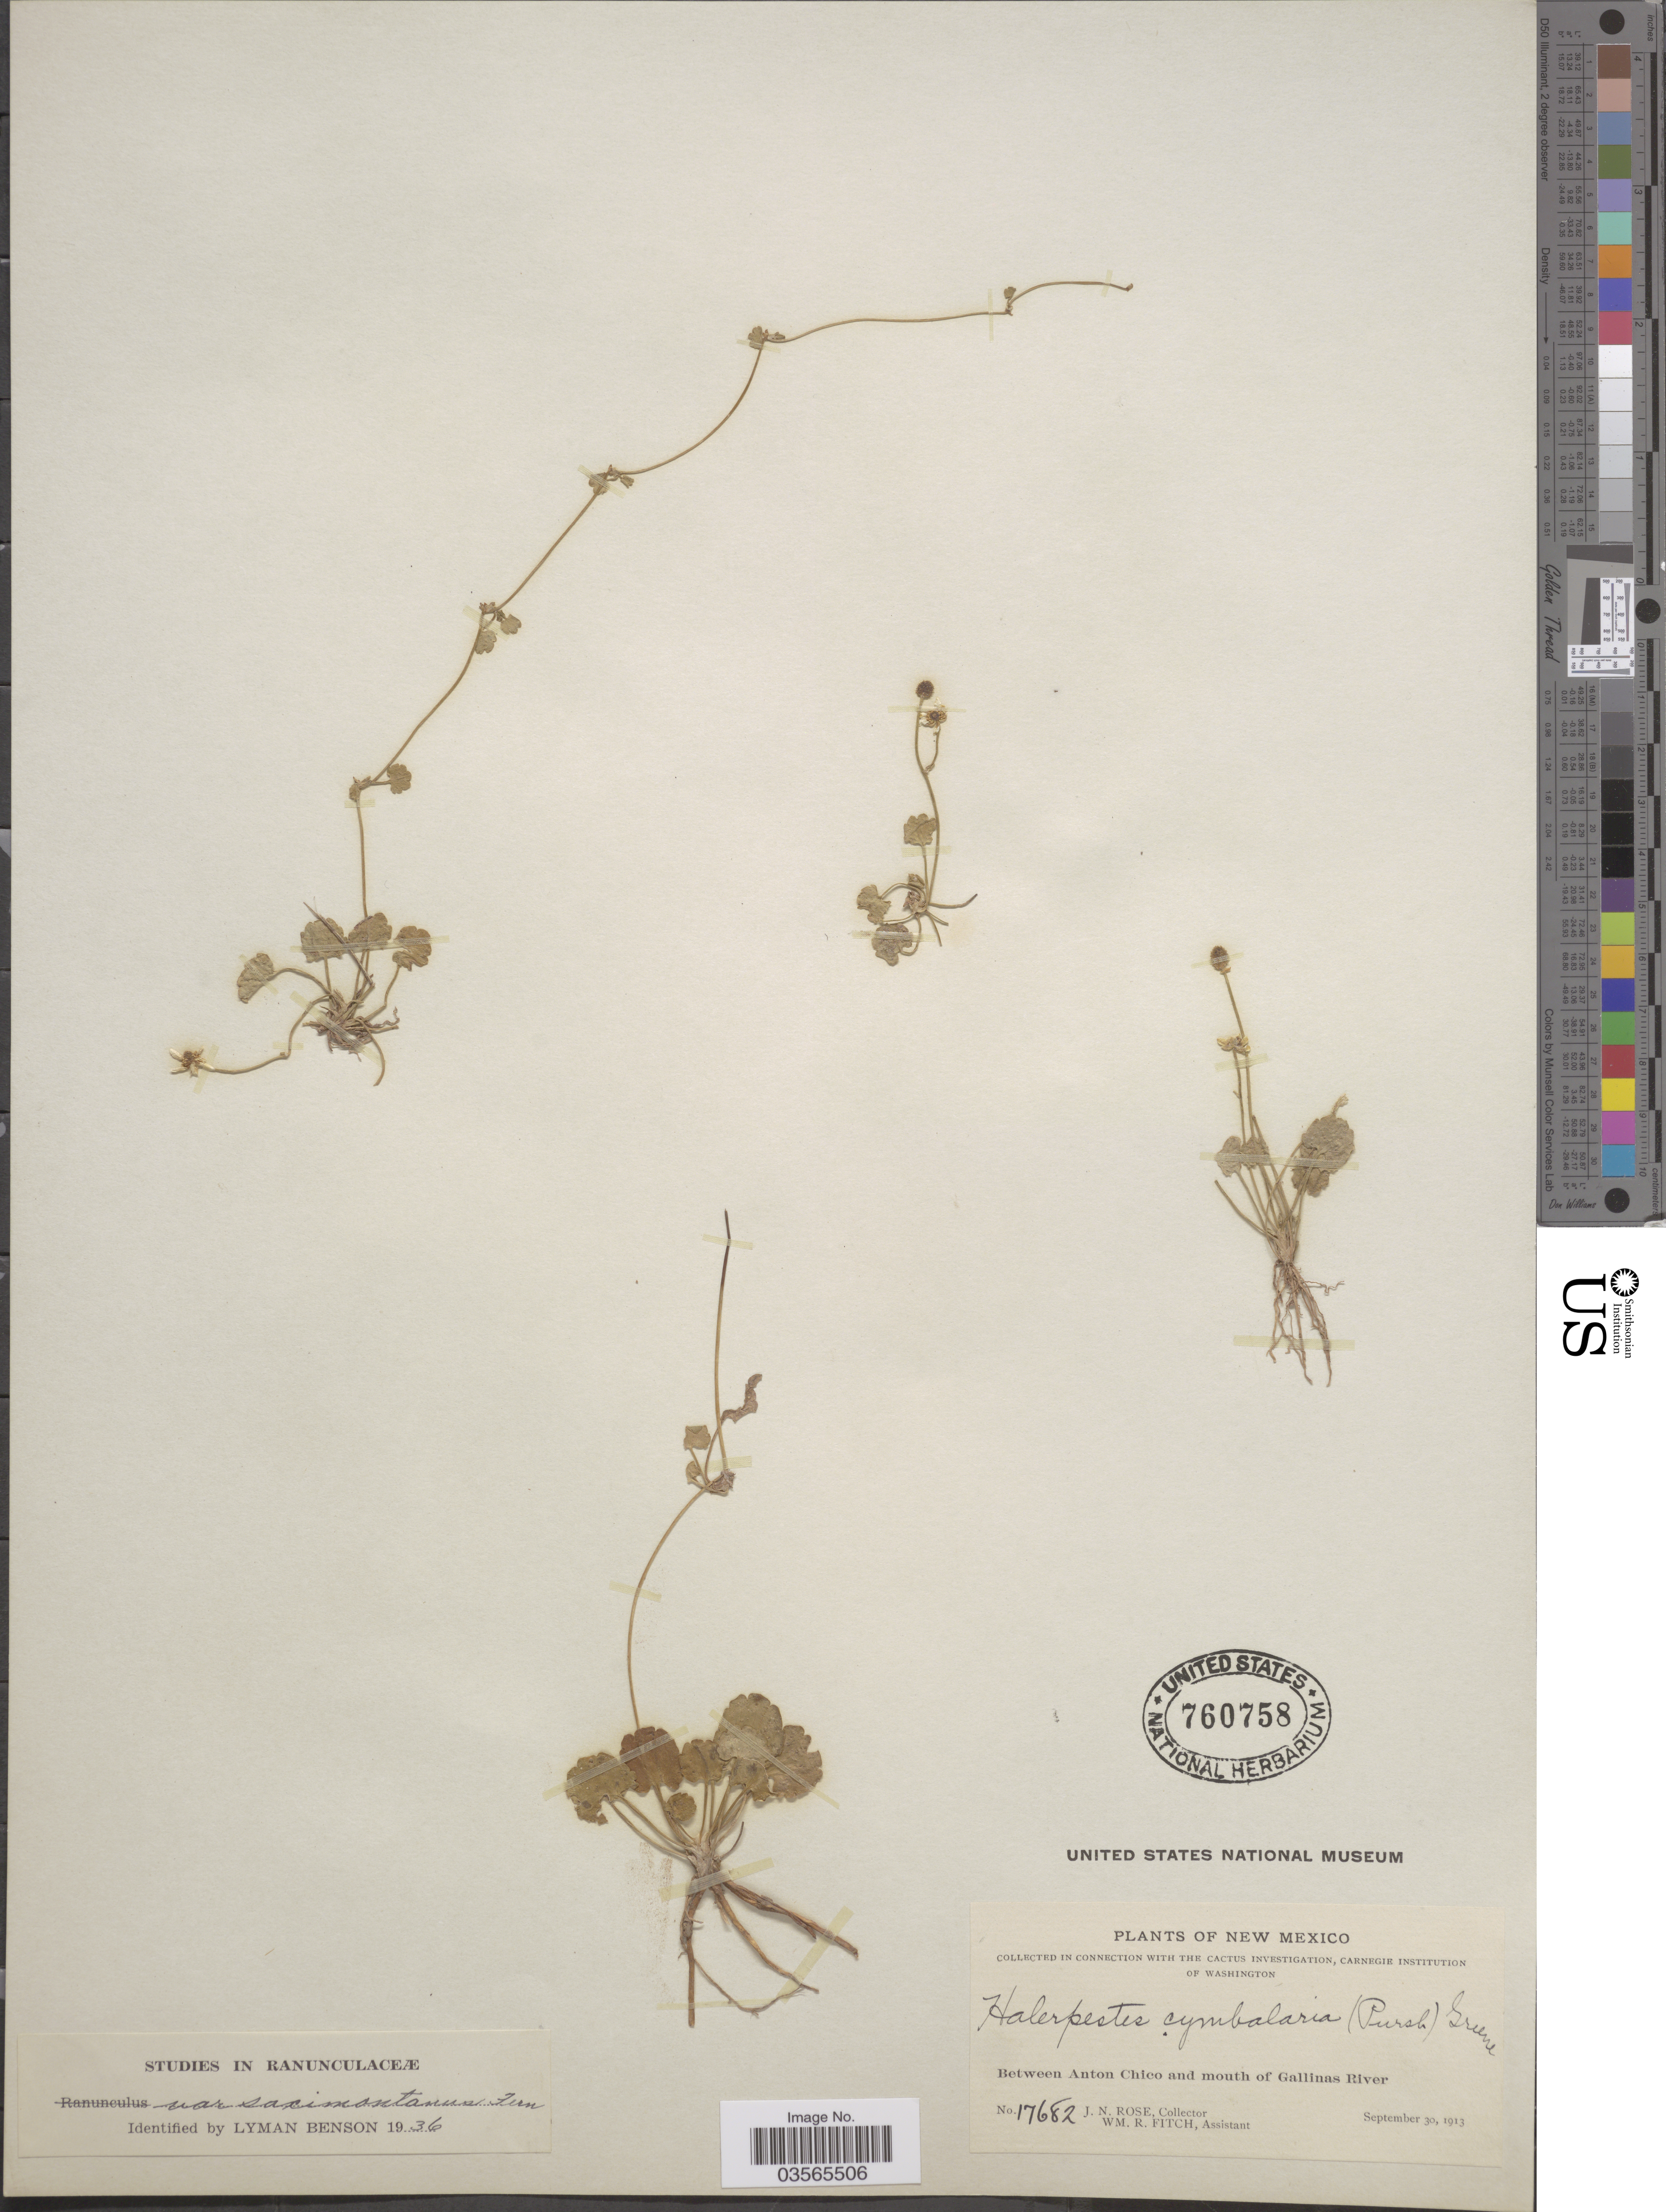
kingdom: Plantae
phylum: Tracheophyta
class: Magnoliopsida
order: Ranunculales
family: Ranunculaceae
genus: Halerpestes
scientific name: Halerpestes cymbalaria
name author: (Pursh) Greene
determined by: Strong, M. T., (US), Smithsonian Institution - National Museum of Natural History (UNITED STATES)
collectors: J. N. Rose & W. R. Fitch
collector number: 17682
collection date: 1913-09-30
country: United States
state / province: New Mexico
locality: Between Anton Chico and mouth of Gallinas River.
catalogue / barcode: US 760758